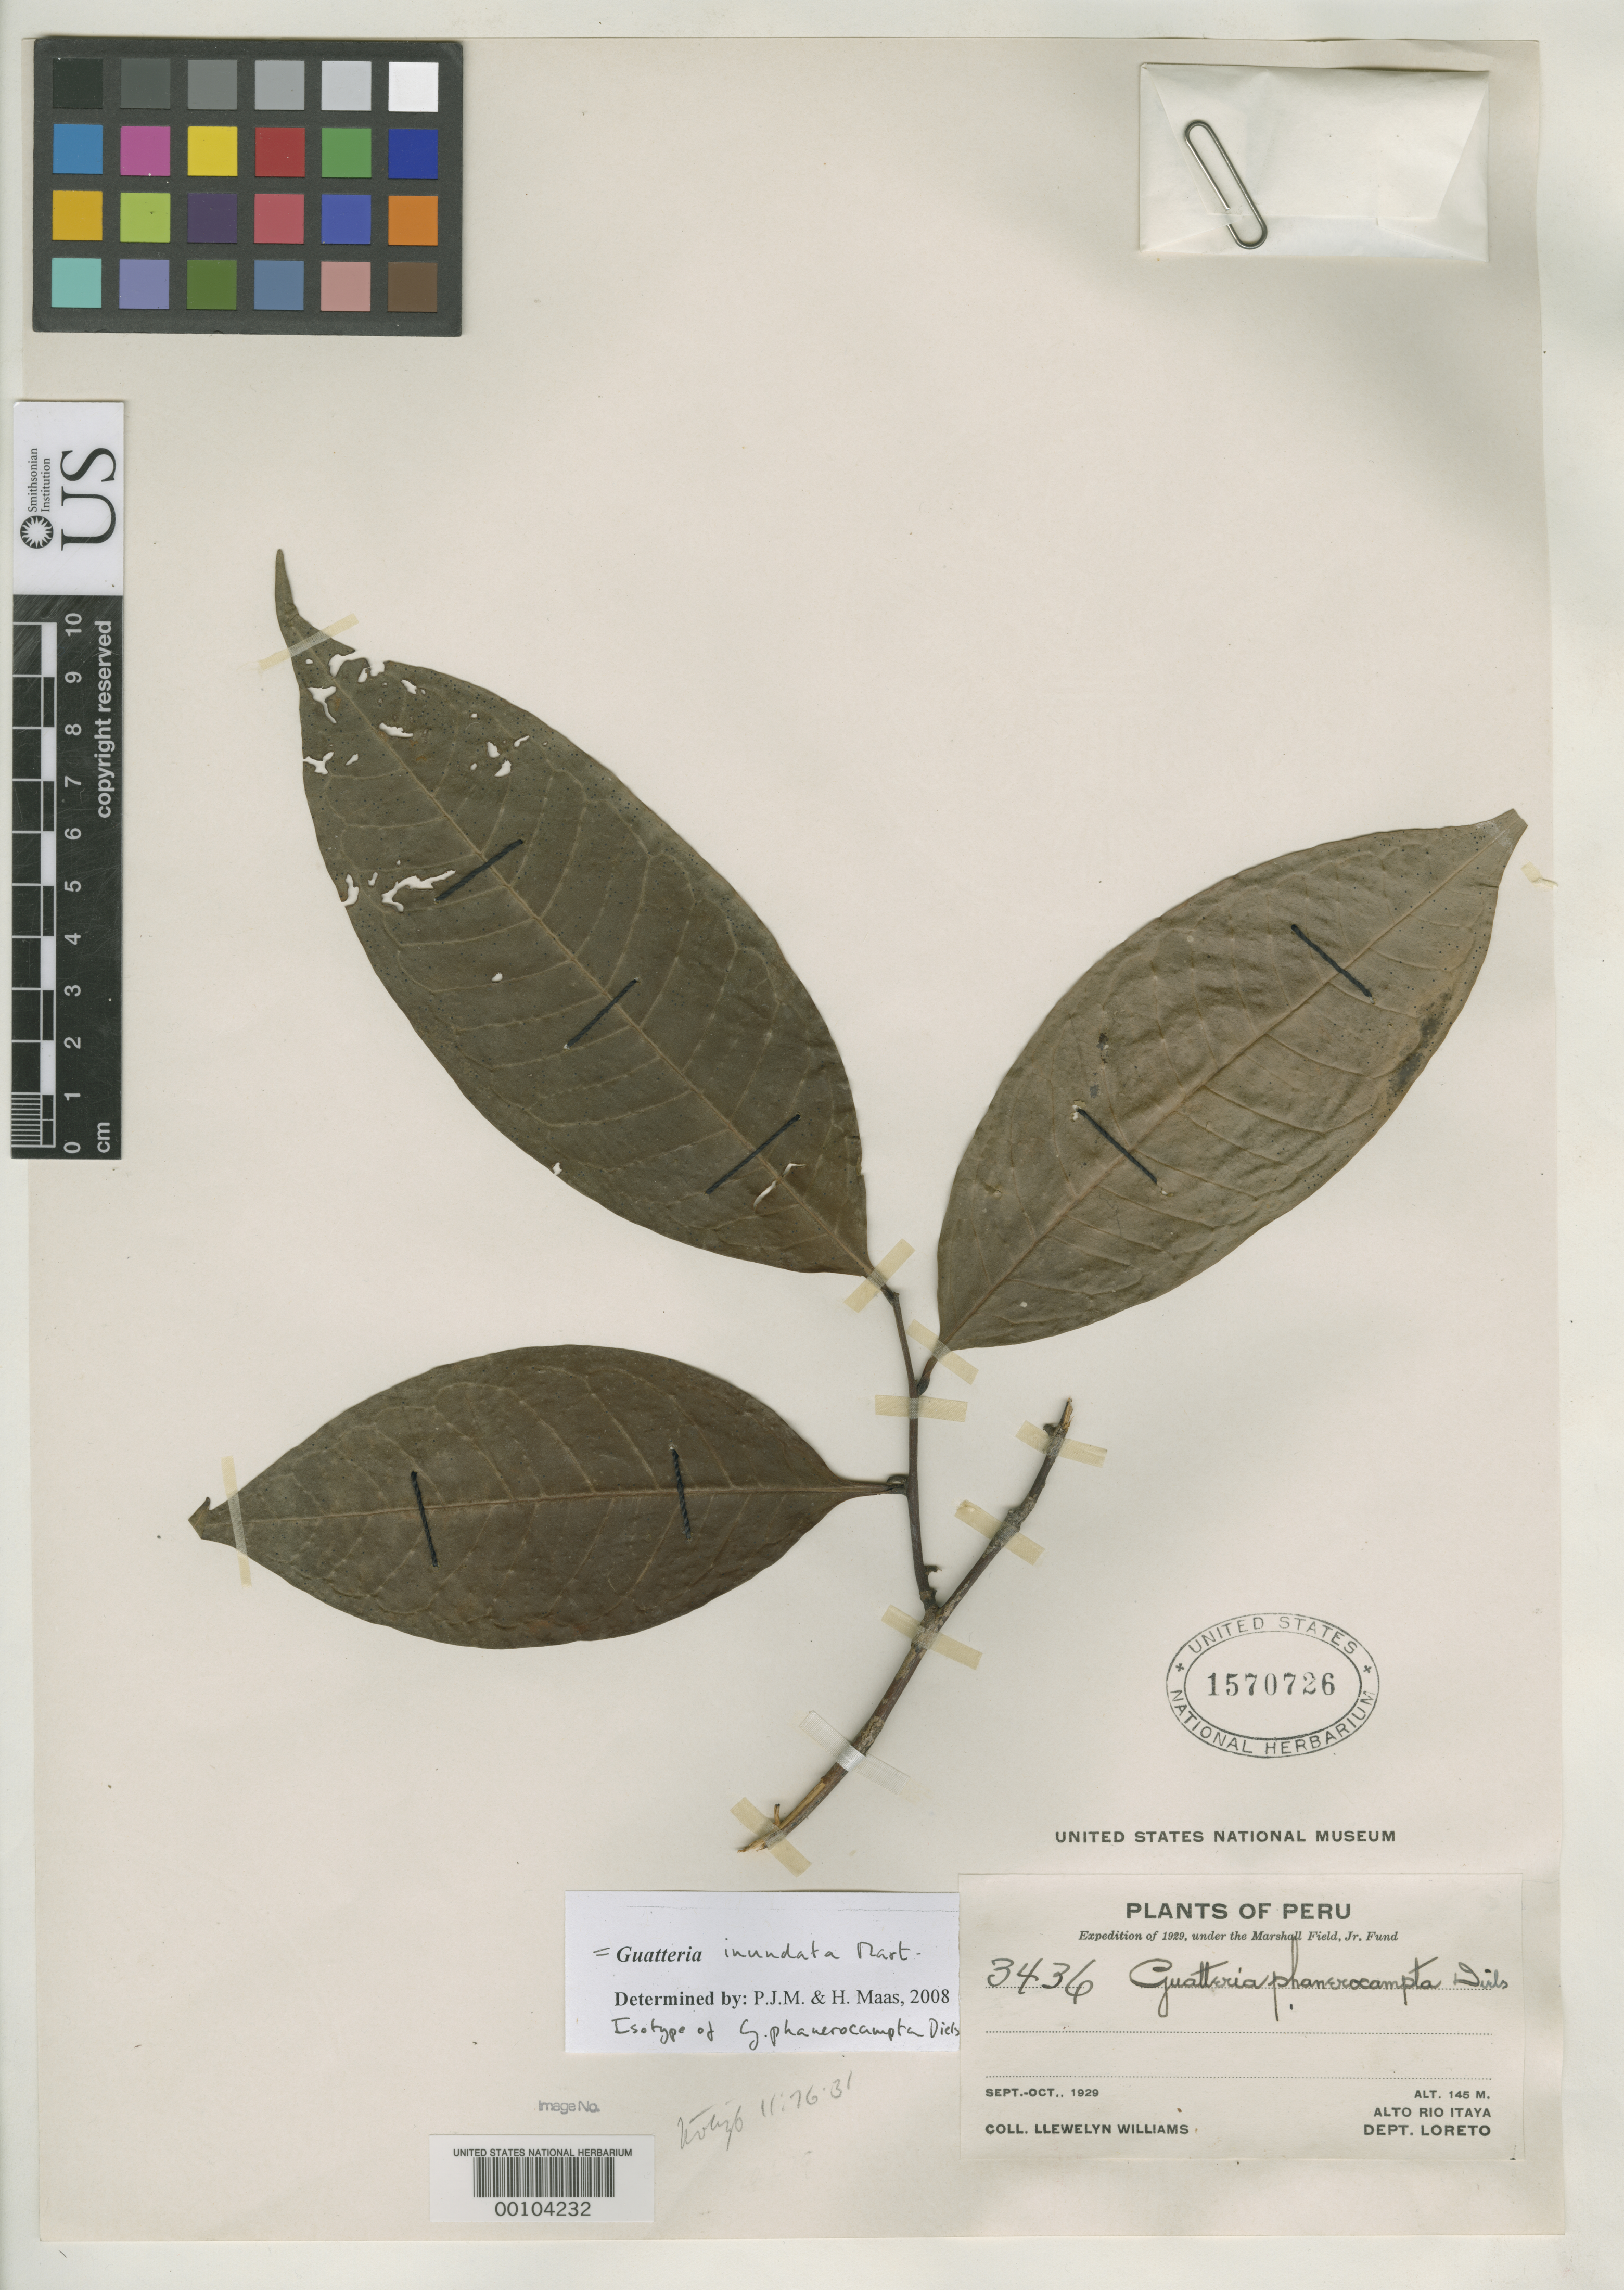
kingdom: Plantae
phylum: Tracheophyta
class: Magnoliopsida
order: Magnoliales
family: Annonaceae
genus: Guatteria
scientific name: Guatteria phanerocampta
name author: Diels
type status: Isotype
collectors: Ll. Williams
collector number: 3436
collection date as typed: Sep 1929 to -- Oct 1929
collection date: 1929-09/1929-10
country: Peru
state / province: Loreto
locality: Alto Rio Itaya.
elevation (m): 145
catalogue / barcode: US 1570726